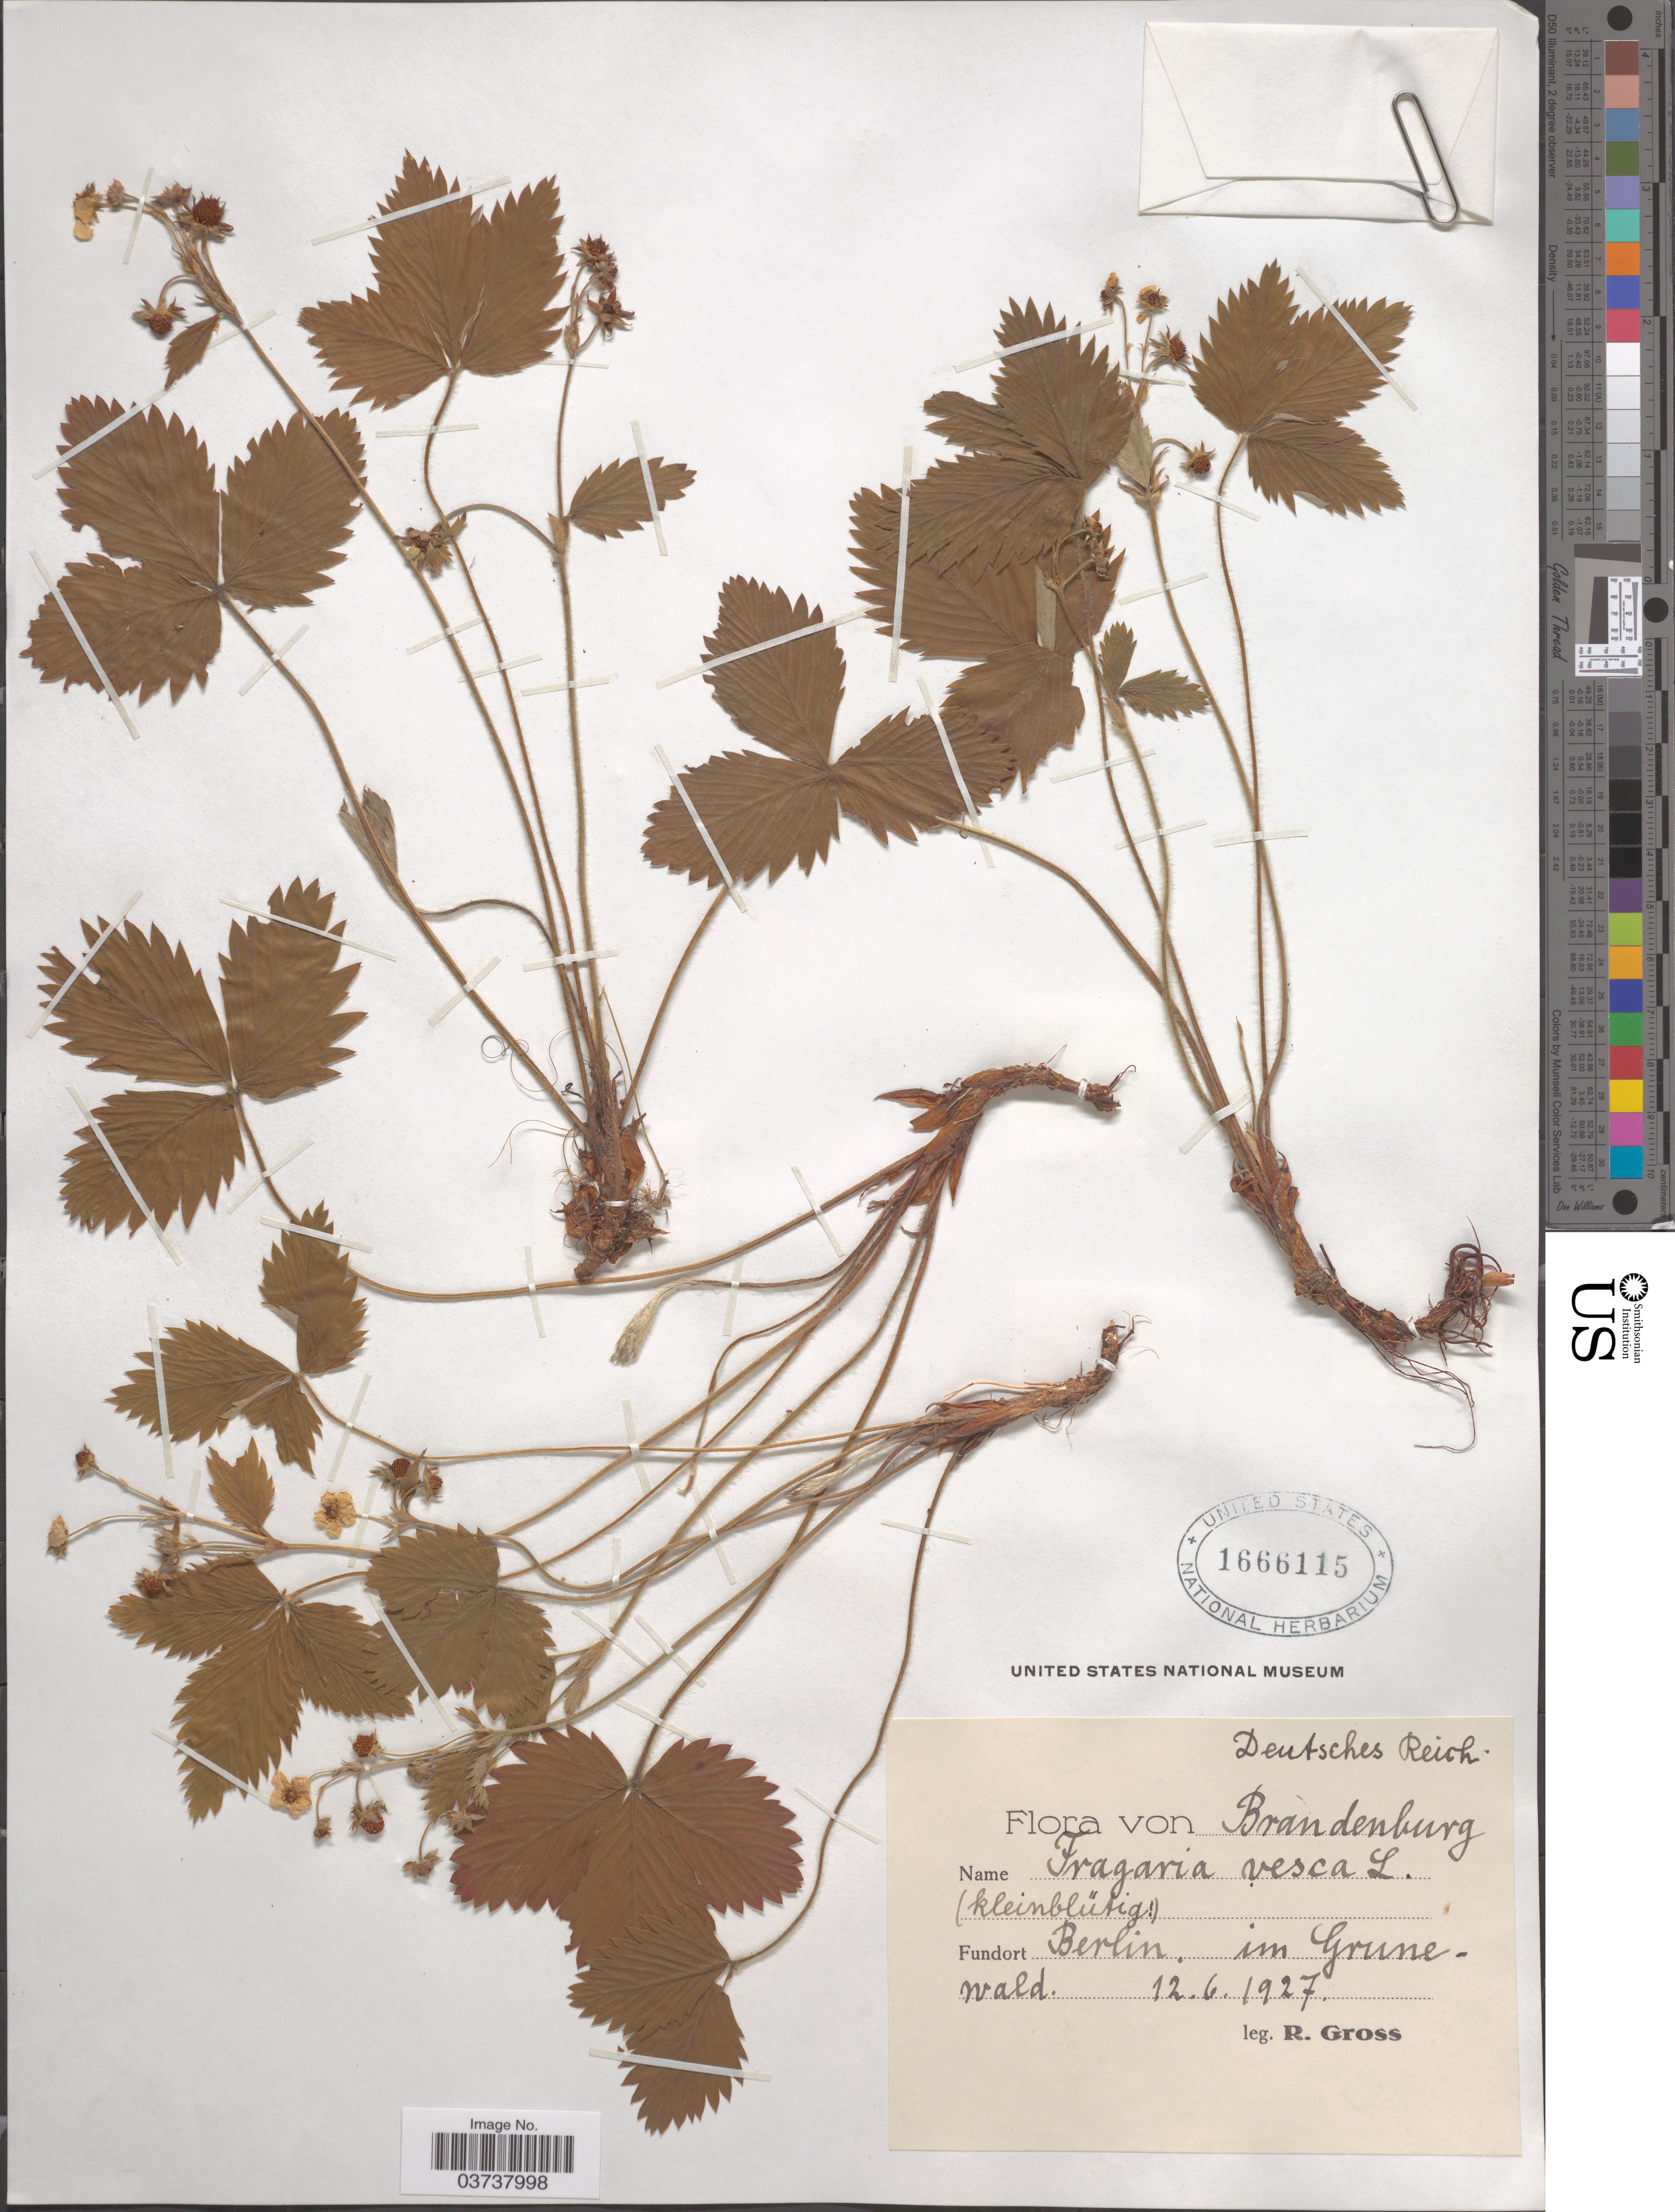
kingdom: Plantae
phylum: Tracheophyta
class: Magnoliopsida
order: Rosales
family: Rosaceae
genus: Fragaria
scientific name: Fragaria vesca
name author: L.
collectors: R. Gross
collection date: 1927-06-12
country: Germany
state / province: Berlin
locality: Brandenburg [unsure placement] Berlin, im Grunewald.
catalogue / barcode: US 1666115